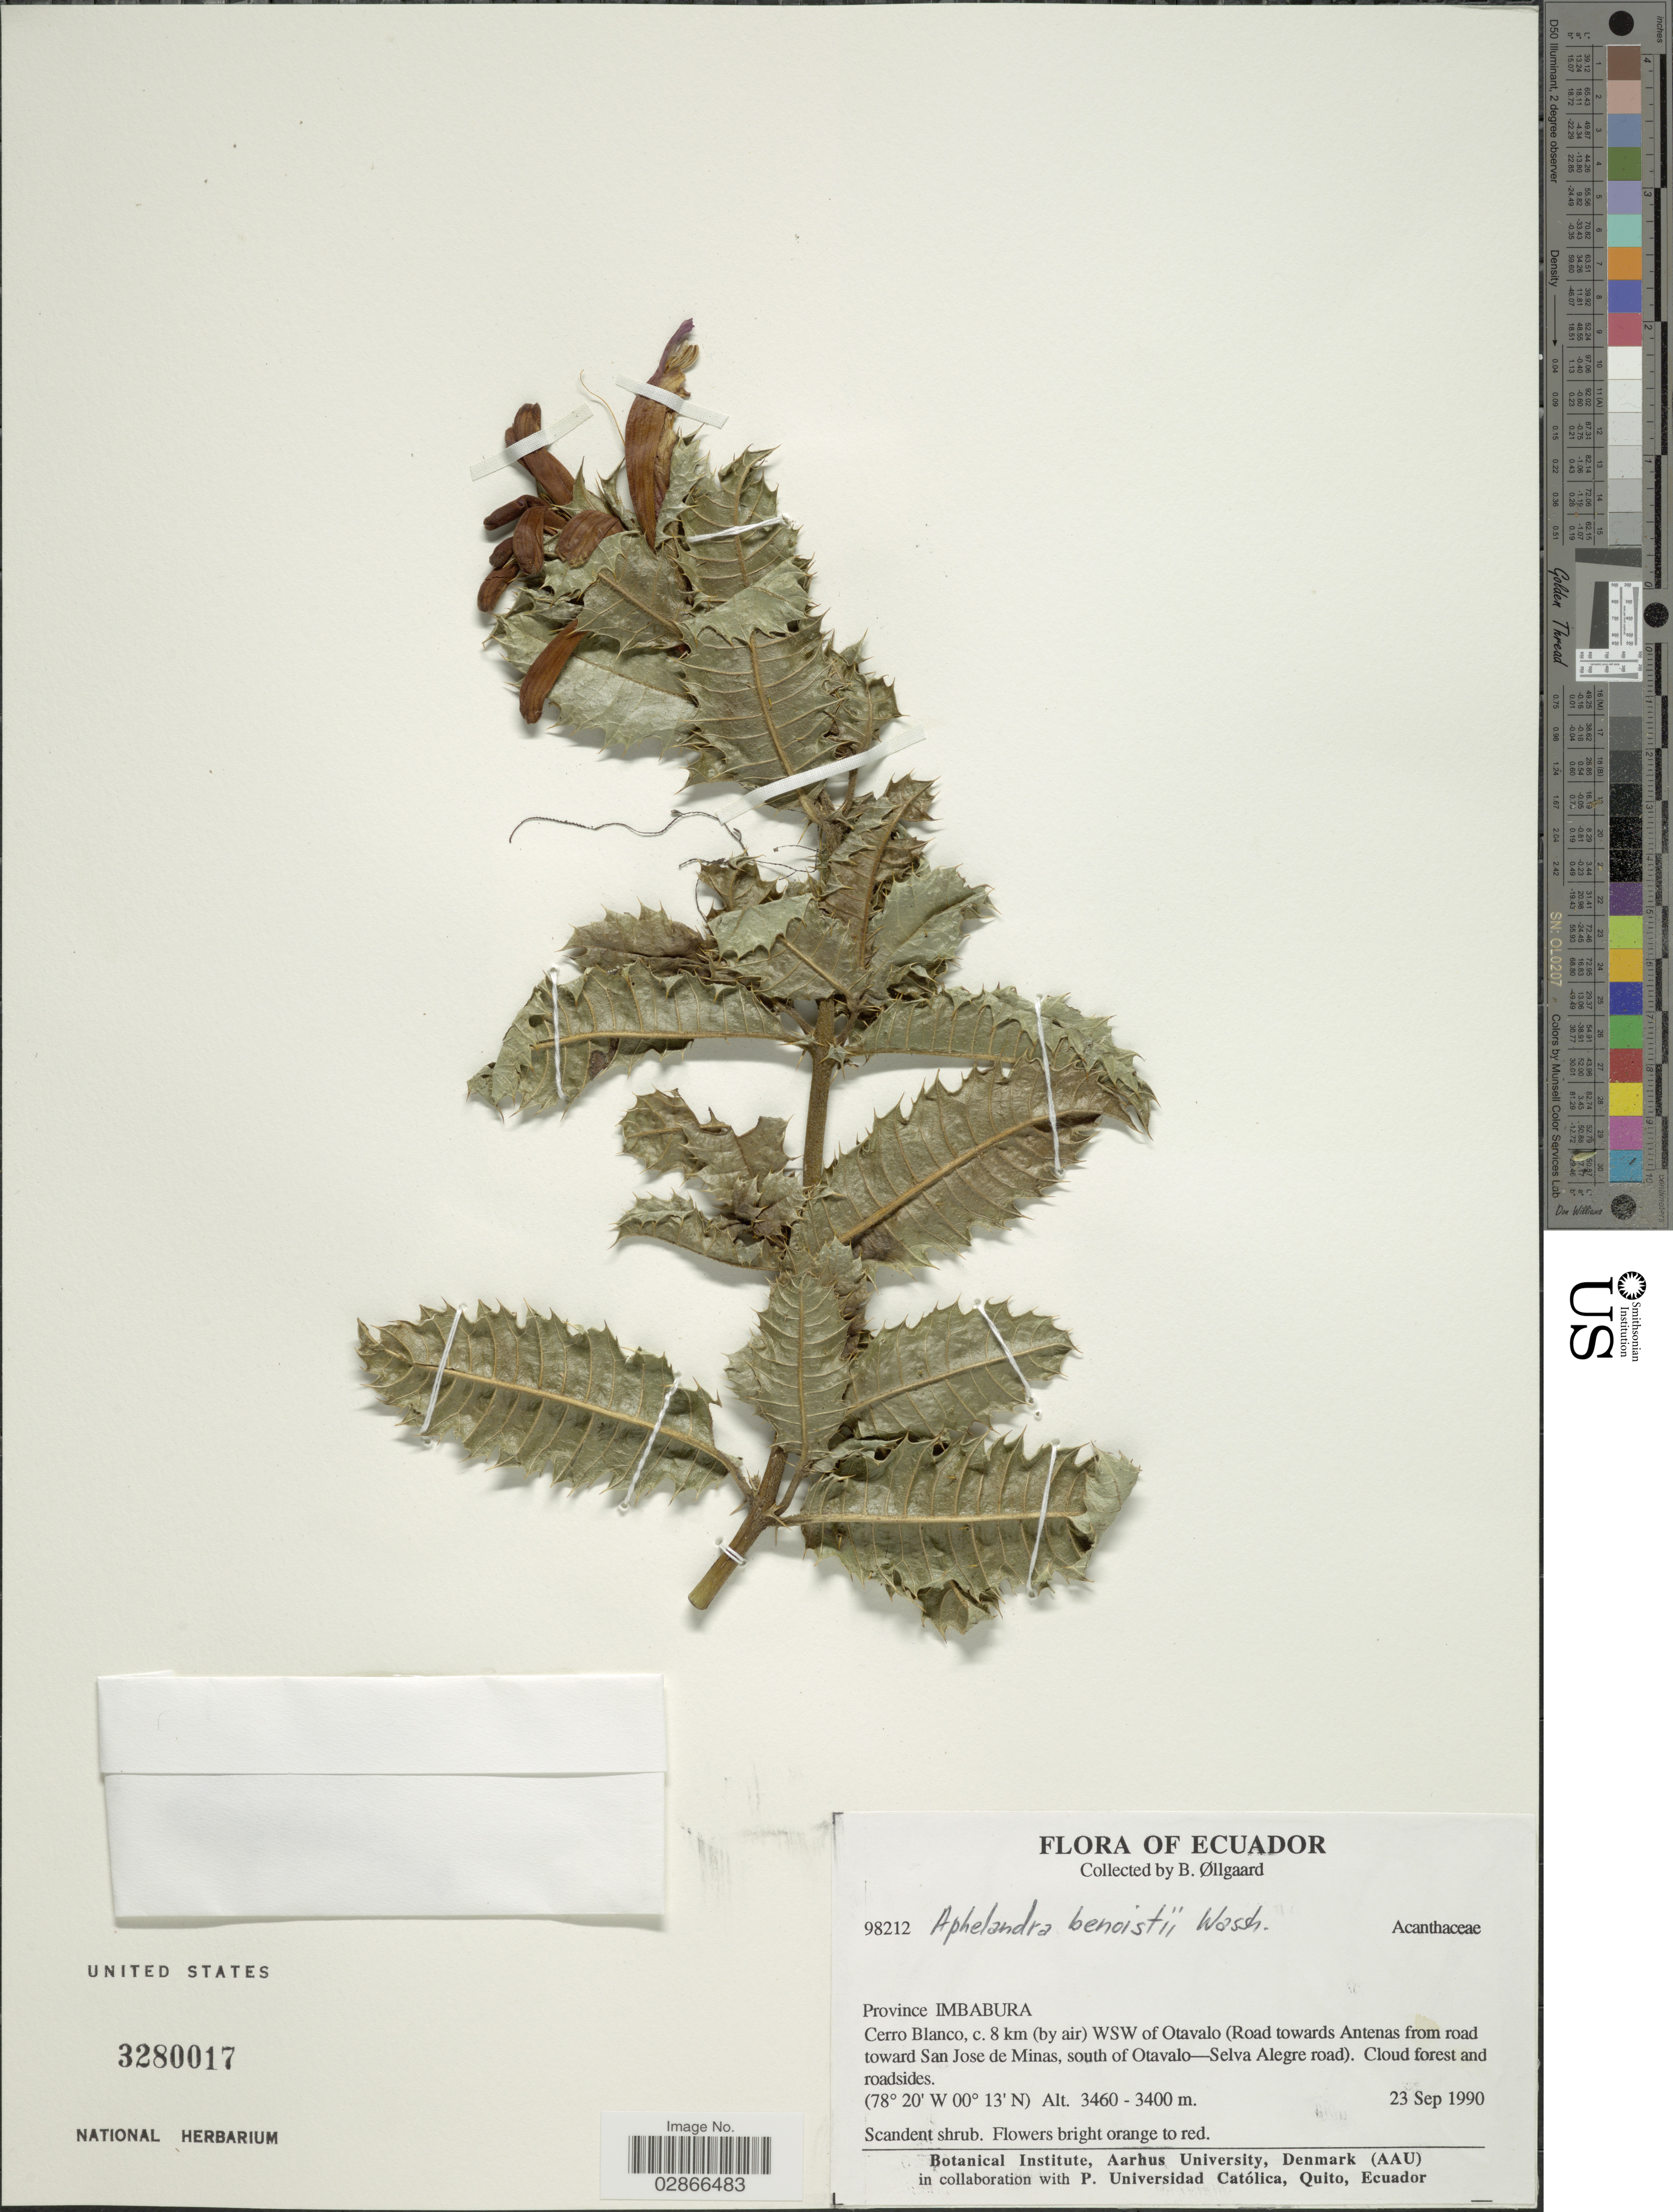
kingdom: Plantae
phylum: Tracheophyta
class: Magnoliopsida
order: Lamiales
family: Acanthaceae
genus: Aphelandra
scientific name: Aphelandra benoistii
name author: Wassh.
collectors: B. Øllgaard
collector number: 98212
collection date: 1990-09-23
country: Ecuador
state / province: Imbabura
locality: Cerro Blanco, c. 8 km (by air) WSW of Otavalo (Road towards Antenas from road toward San Jose de Minas, south of Otavalo-Selva Alegre road).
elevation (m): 3400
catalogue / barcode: US 3280017